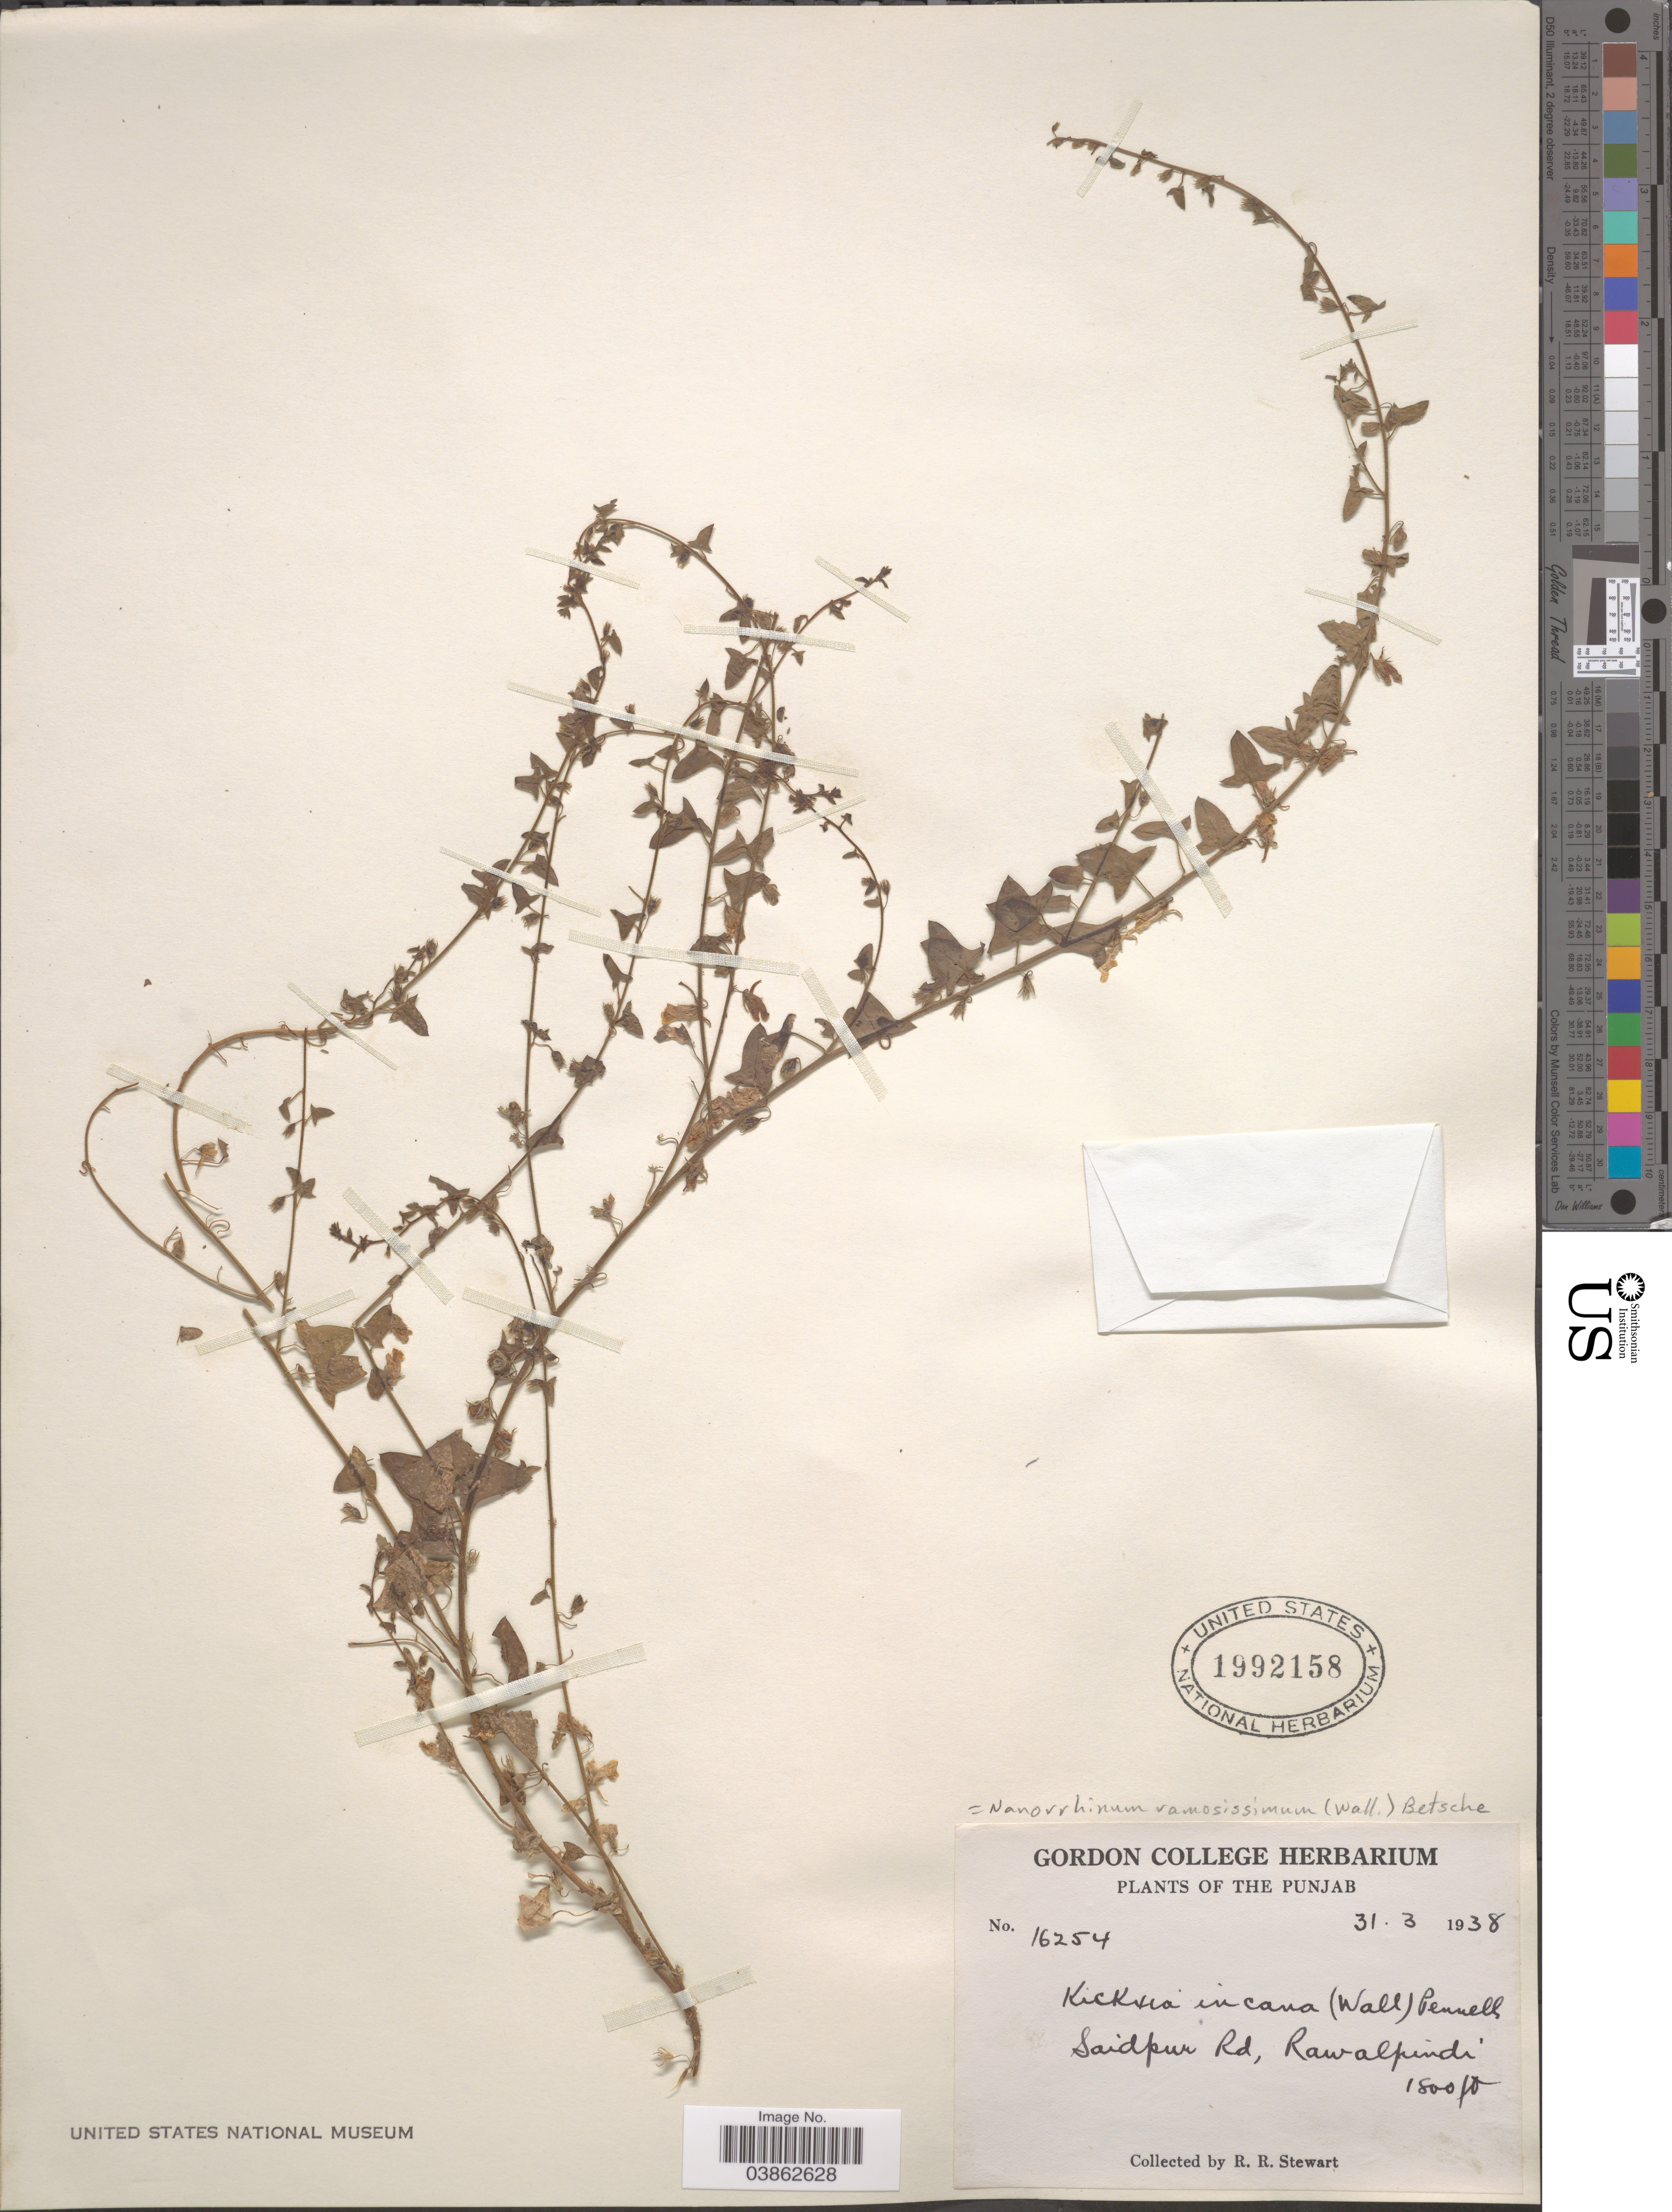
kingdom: Plantae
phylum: Tracheophyta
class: Magnoliopsida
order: Lamiales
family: Plantaginaceae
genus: Elatinoides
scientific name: Elatinoides ramosissima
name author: (Walter) Wettst.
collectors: R. Stewart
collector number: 16254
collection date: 1938-03-31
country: Pakistan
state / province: Punjab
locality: Saidpur Rd, Rawalpindi.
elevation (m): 549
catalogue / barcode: US 1992158